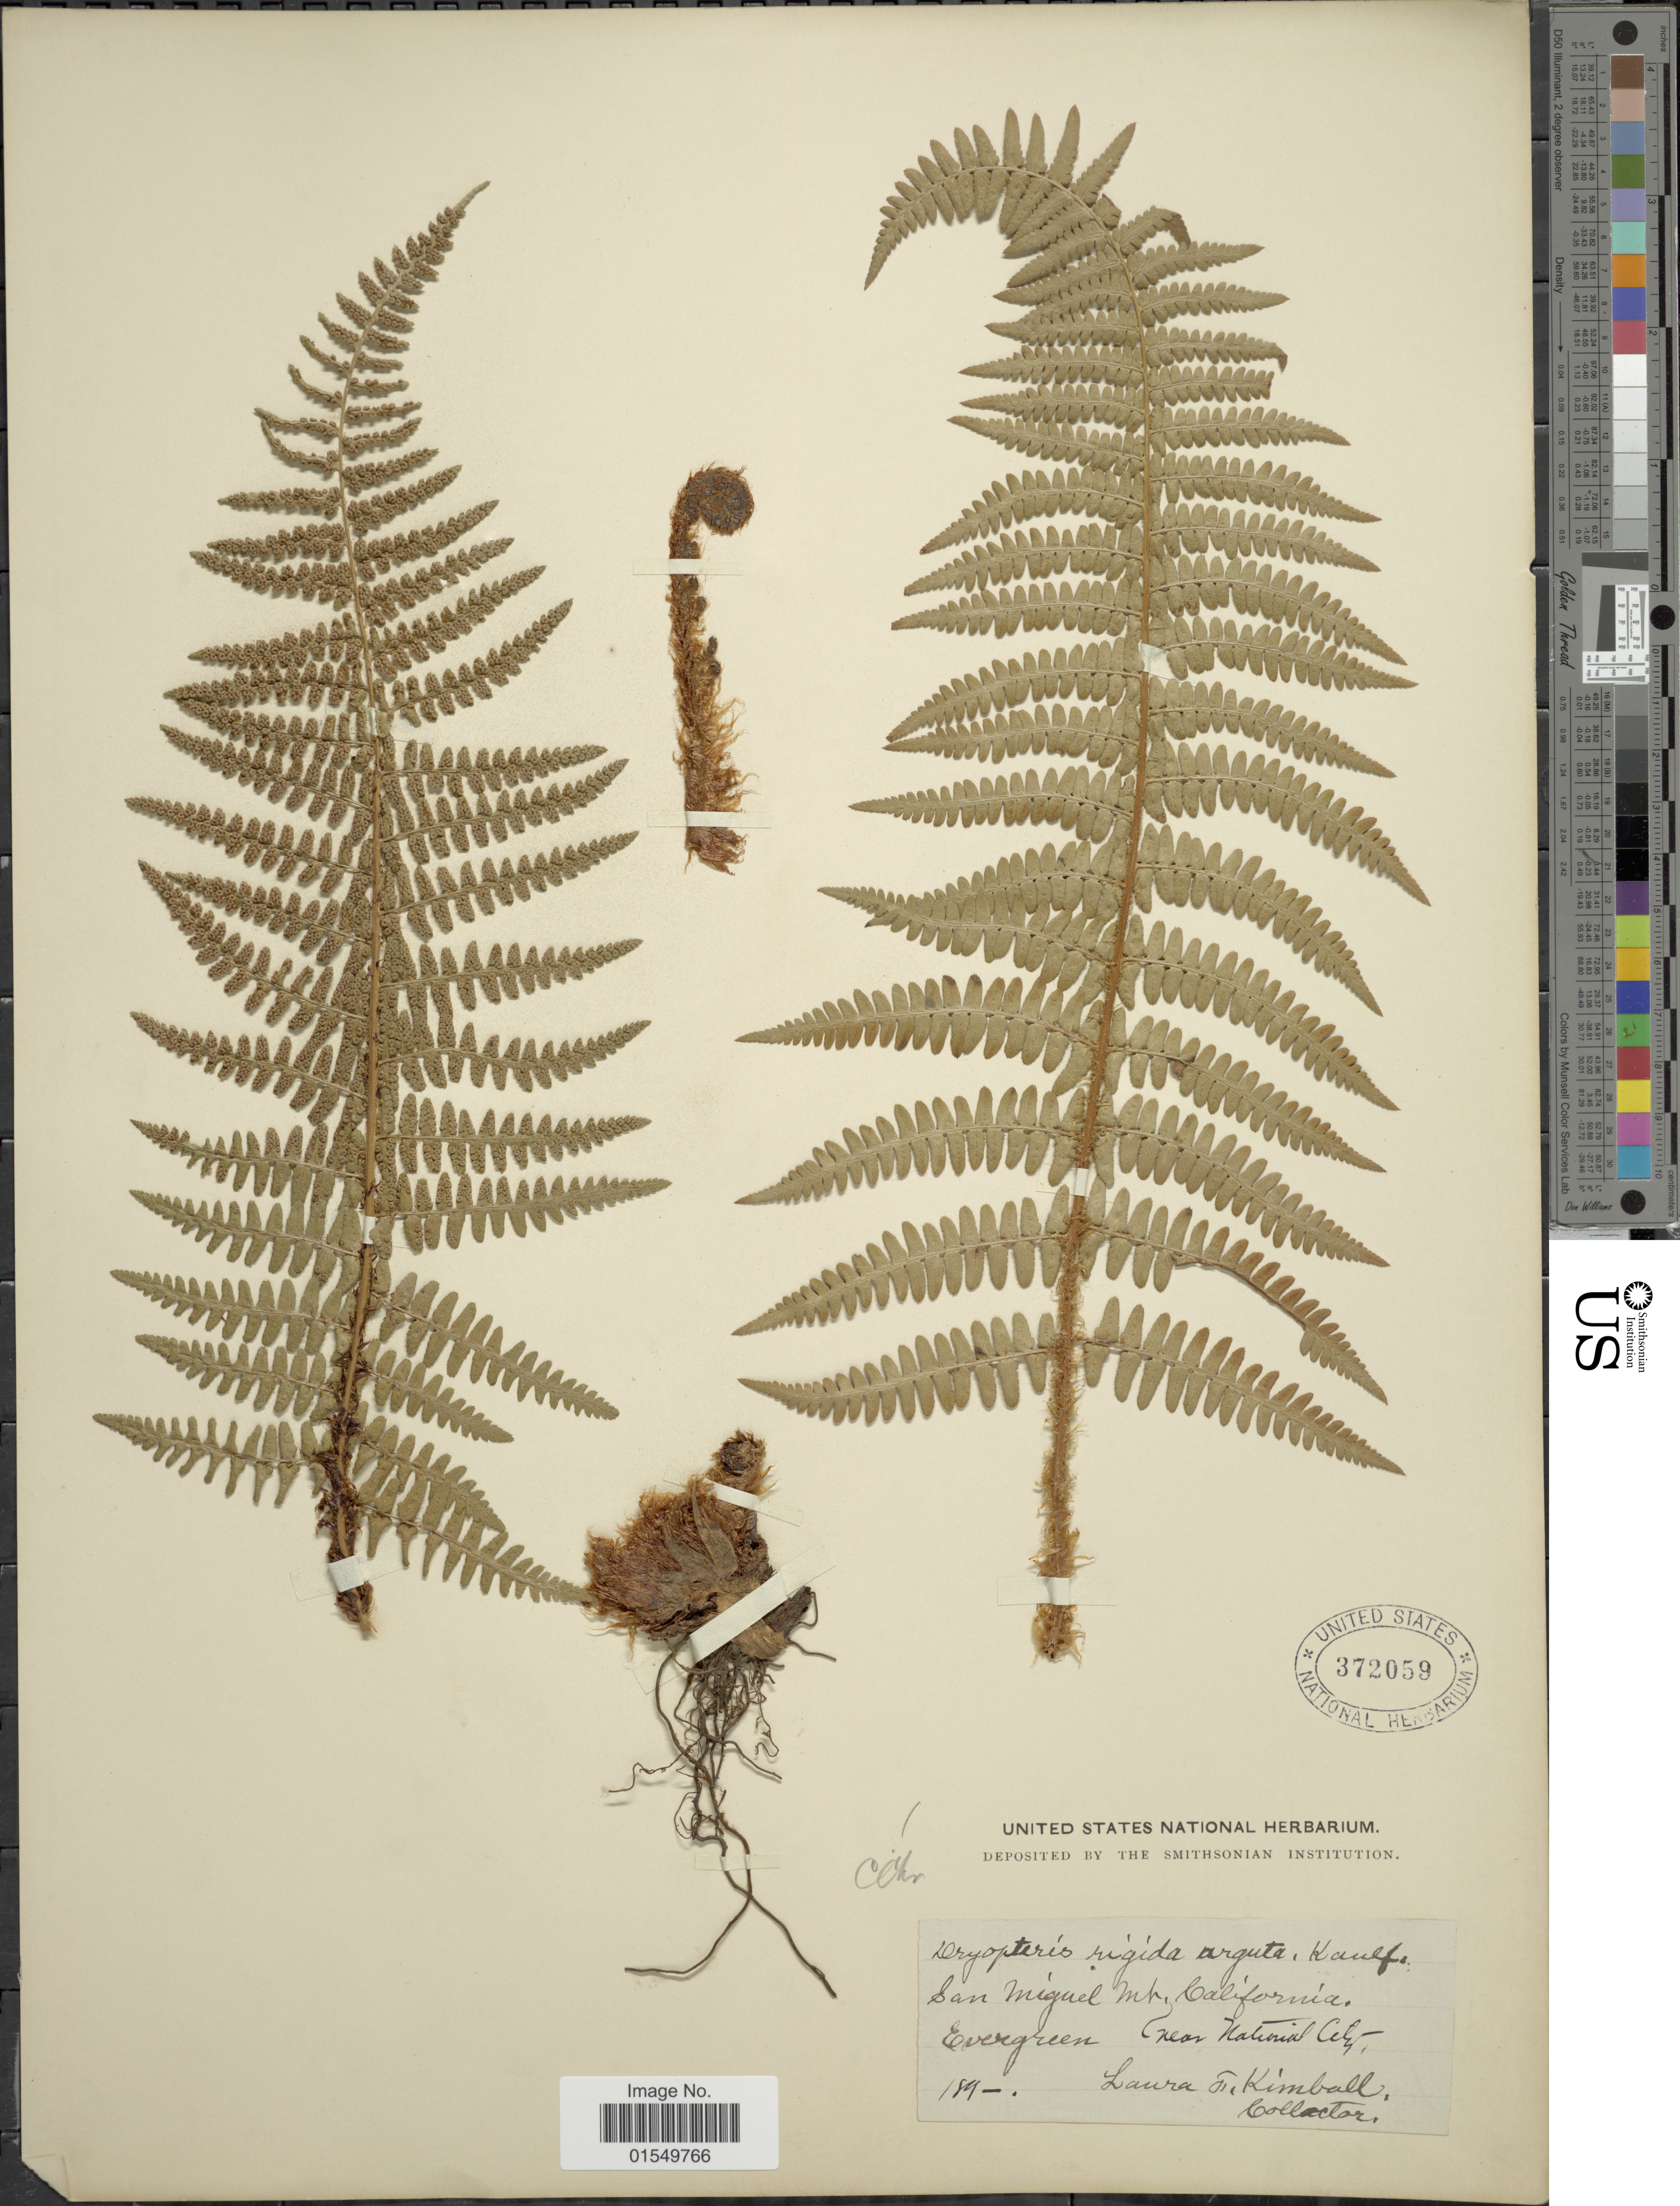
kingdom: Plantae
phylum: Tracheophyta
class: Polypodiopsida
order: Polypodiales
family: Dryopteridaceae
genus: Dryopteris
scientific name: Dryopteris arguta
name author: (Kaulf.) Maxon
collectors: L. Kimball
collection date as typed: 189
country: United States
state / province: California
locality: San Miguel Mt., California, near National City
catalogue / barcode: US 372059